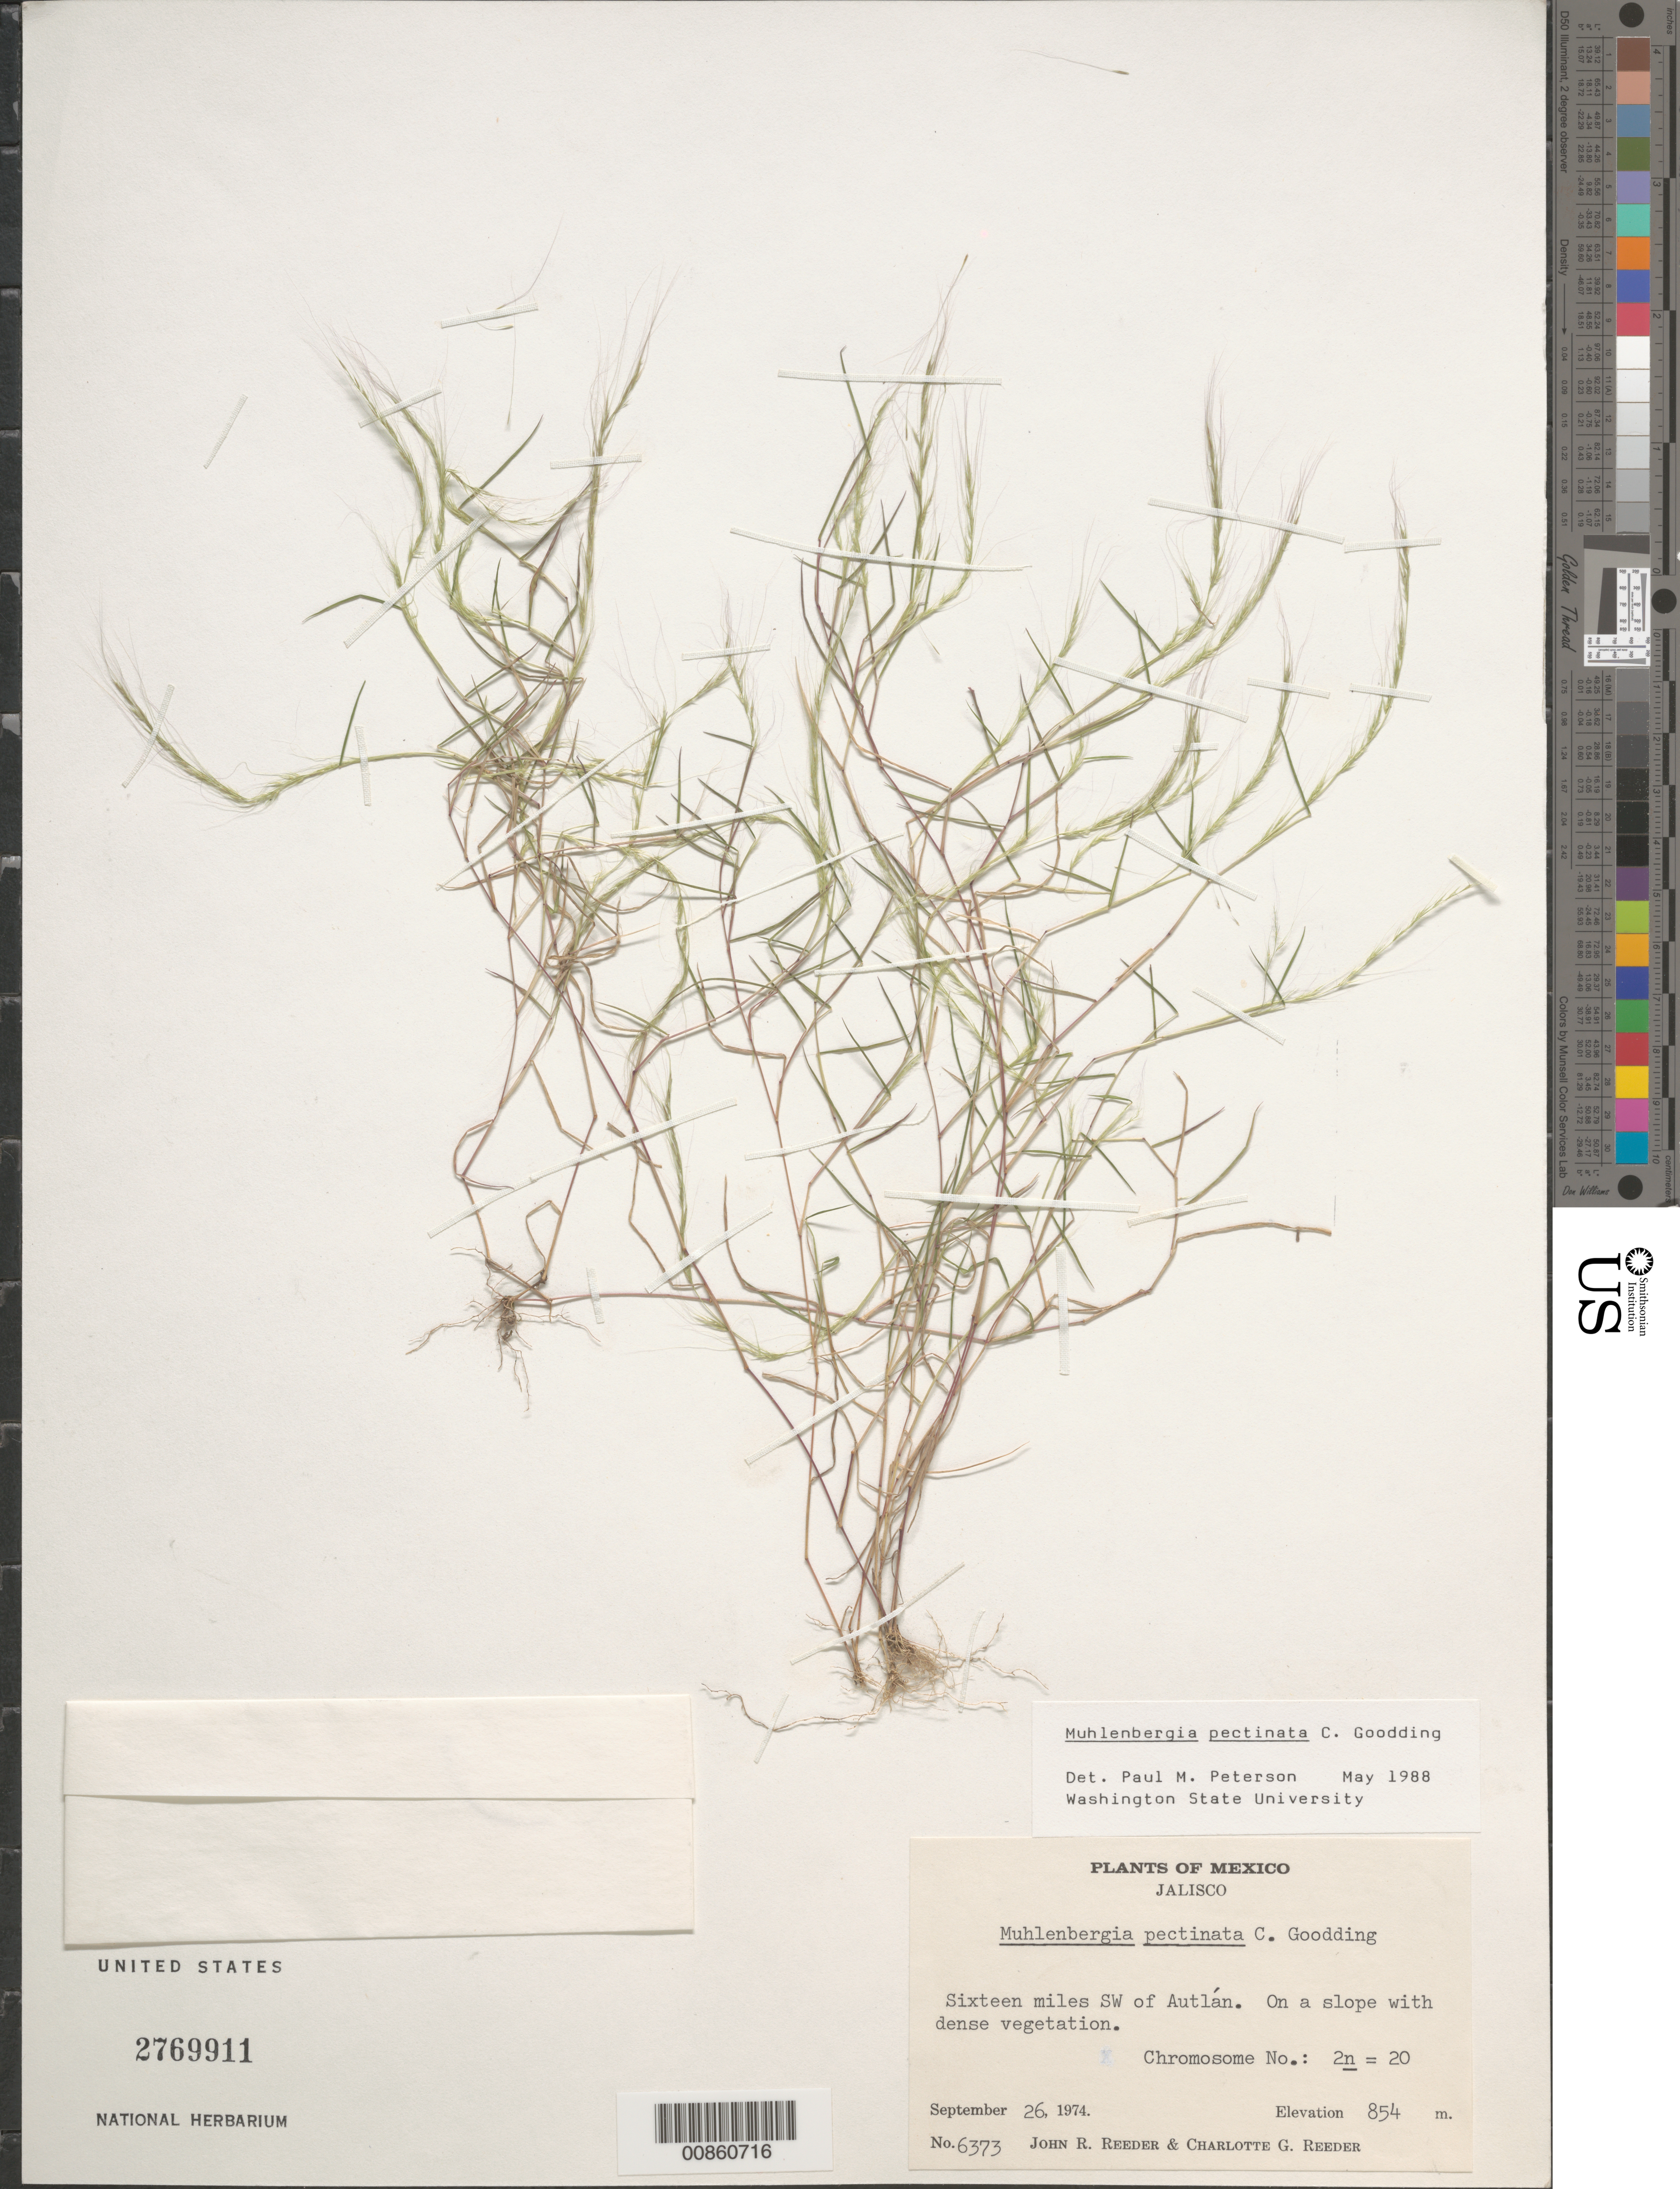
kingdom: Plantae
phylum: Tracheophyta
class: Liliopsida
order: Poales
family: Poaceae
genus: Muhlenbergia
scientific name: Muhlenbergia pectinata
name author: C.O. Goodd.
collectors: J. R. Reeder & C. G. Reeder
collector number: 6373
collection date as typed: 28 Sep 1974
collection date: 1974-09-28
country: Mexico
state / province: Jalisco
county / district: Autlán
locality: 16 mi SW of Autlán, mpio. Autlán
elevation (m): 1700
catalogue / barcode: US 2769911